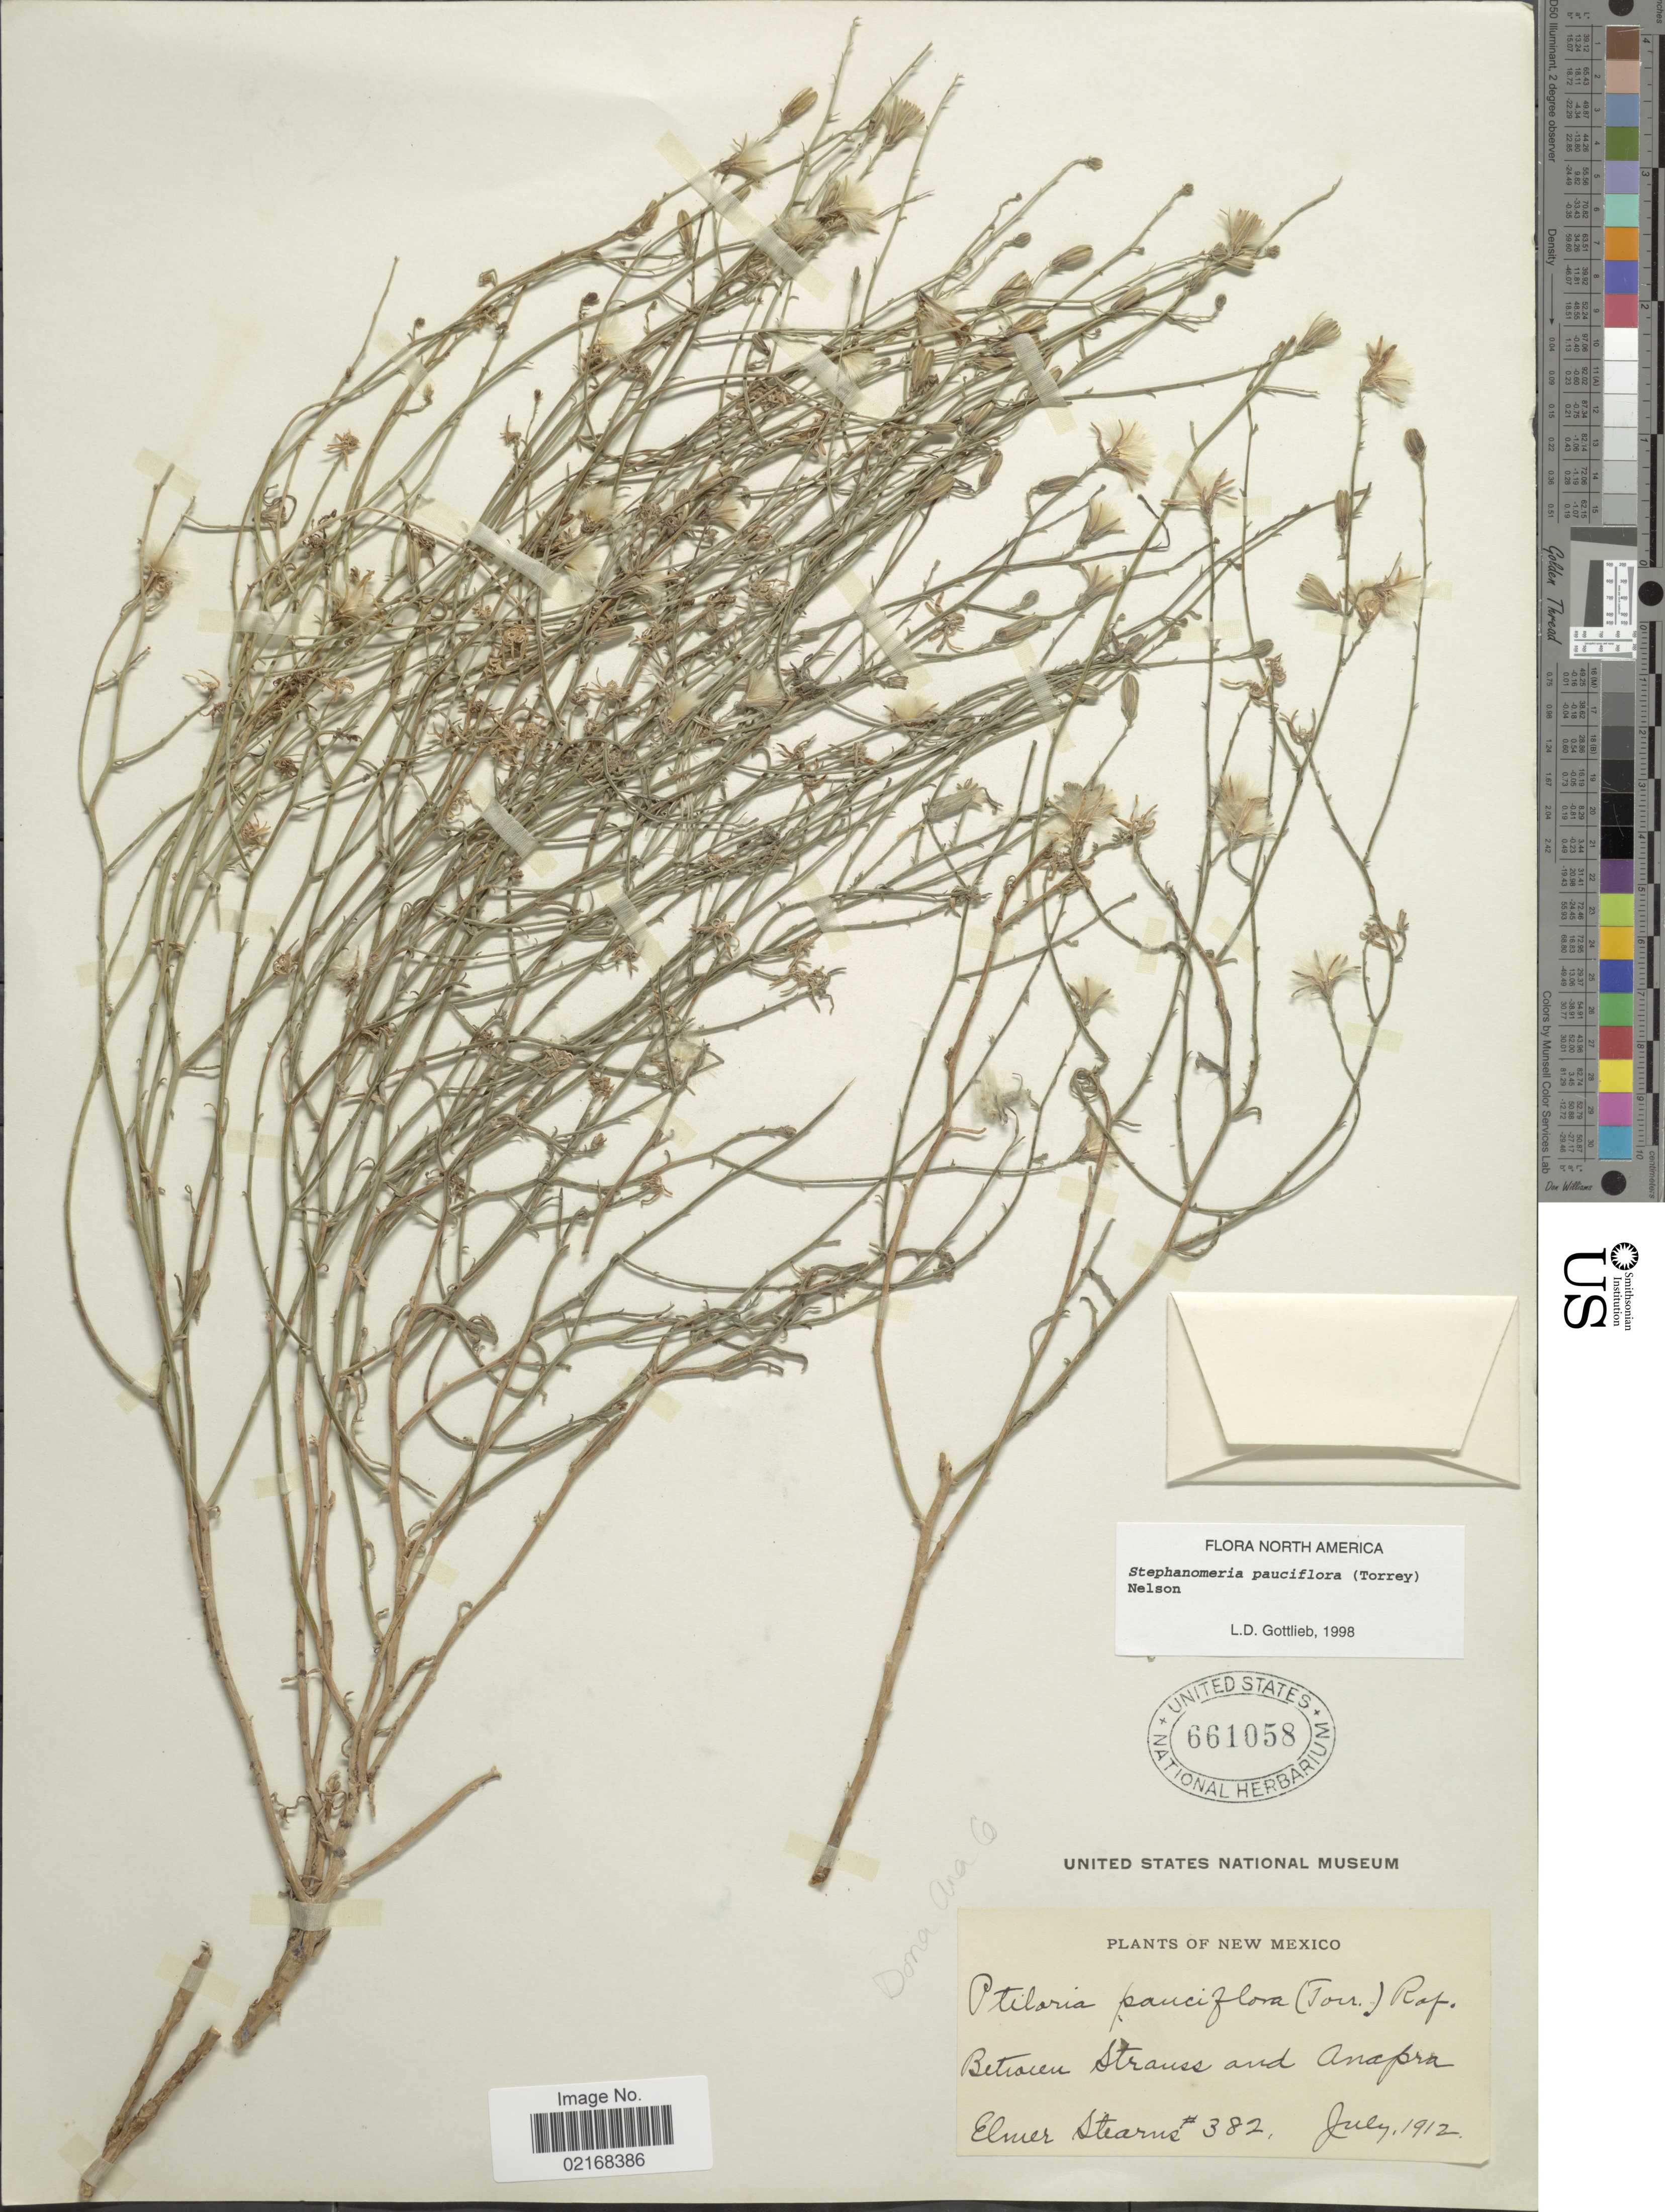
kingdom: Plantae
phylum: Tracheophyta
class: Magnoliopsida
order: Asterales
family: Asteraceae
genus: Stephanomeria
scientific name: Stephanomeria pauciflora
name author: (Torr.) A. Nelson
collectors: E. Stearns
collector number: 382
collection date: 1912-07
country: United States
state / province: New Mexico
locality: Between Strauss and Anapra. Dona Ana Co.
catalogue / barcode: US 661058